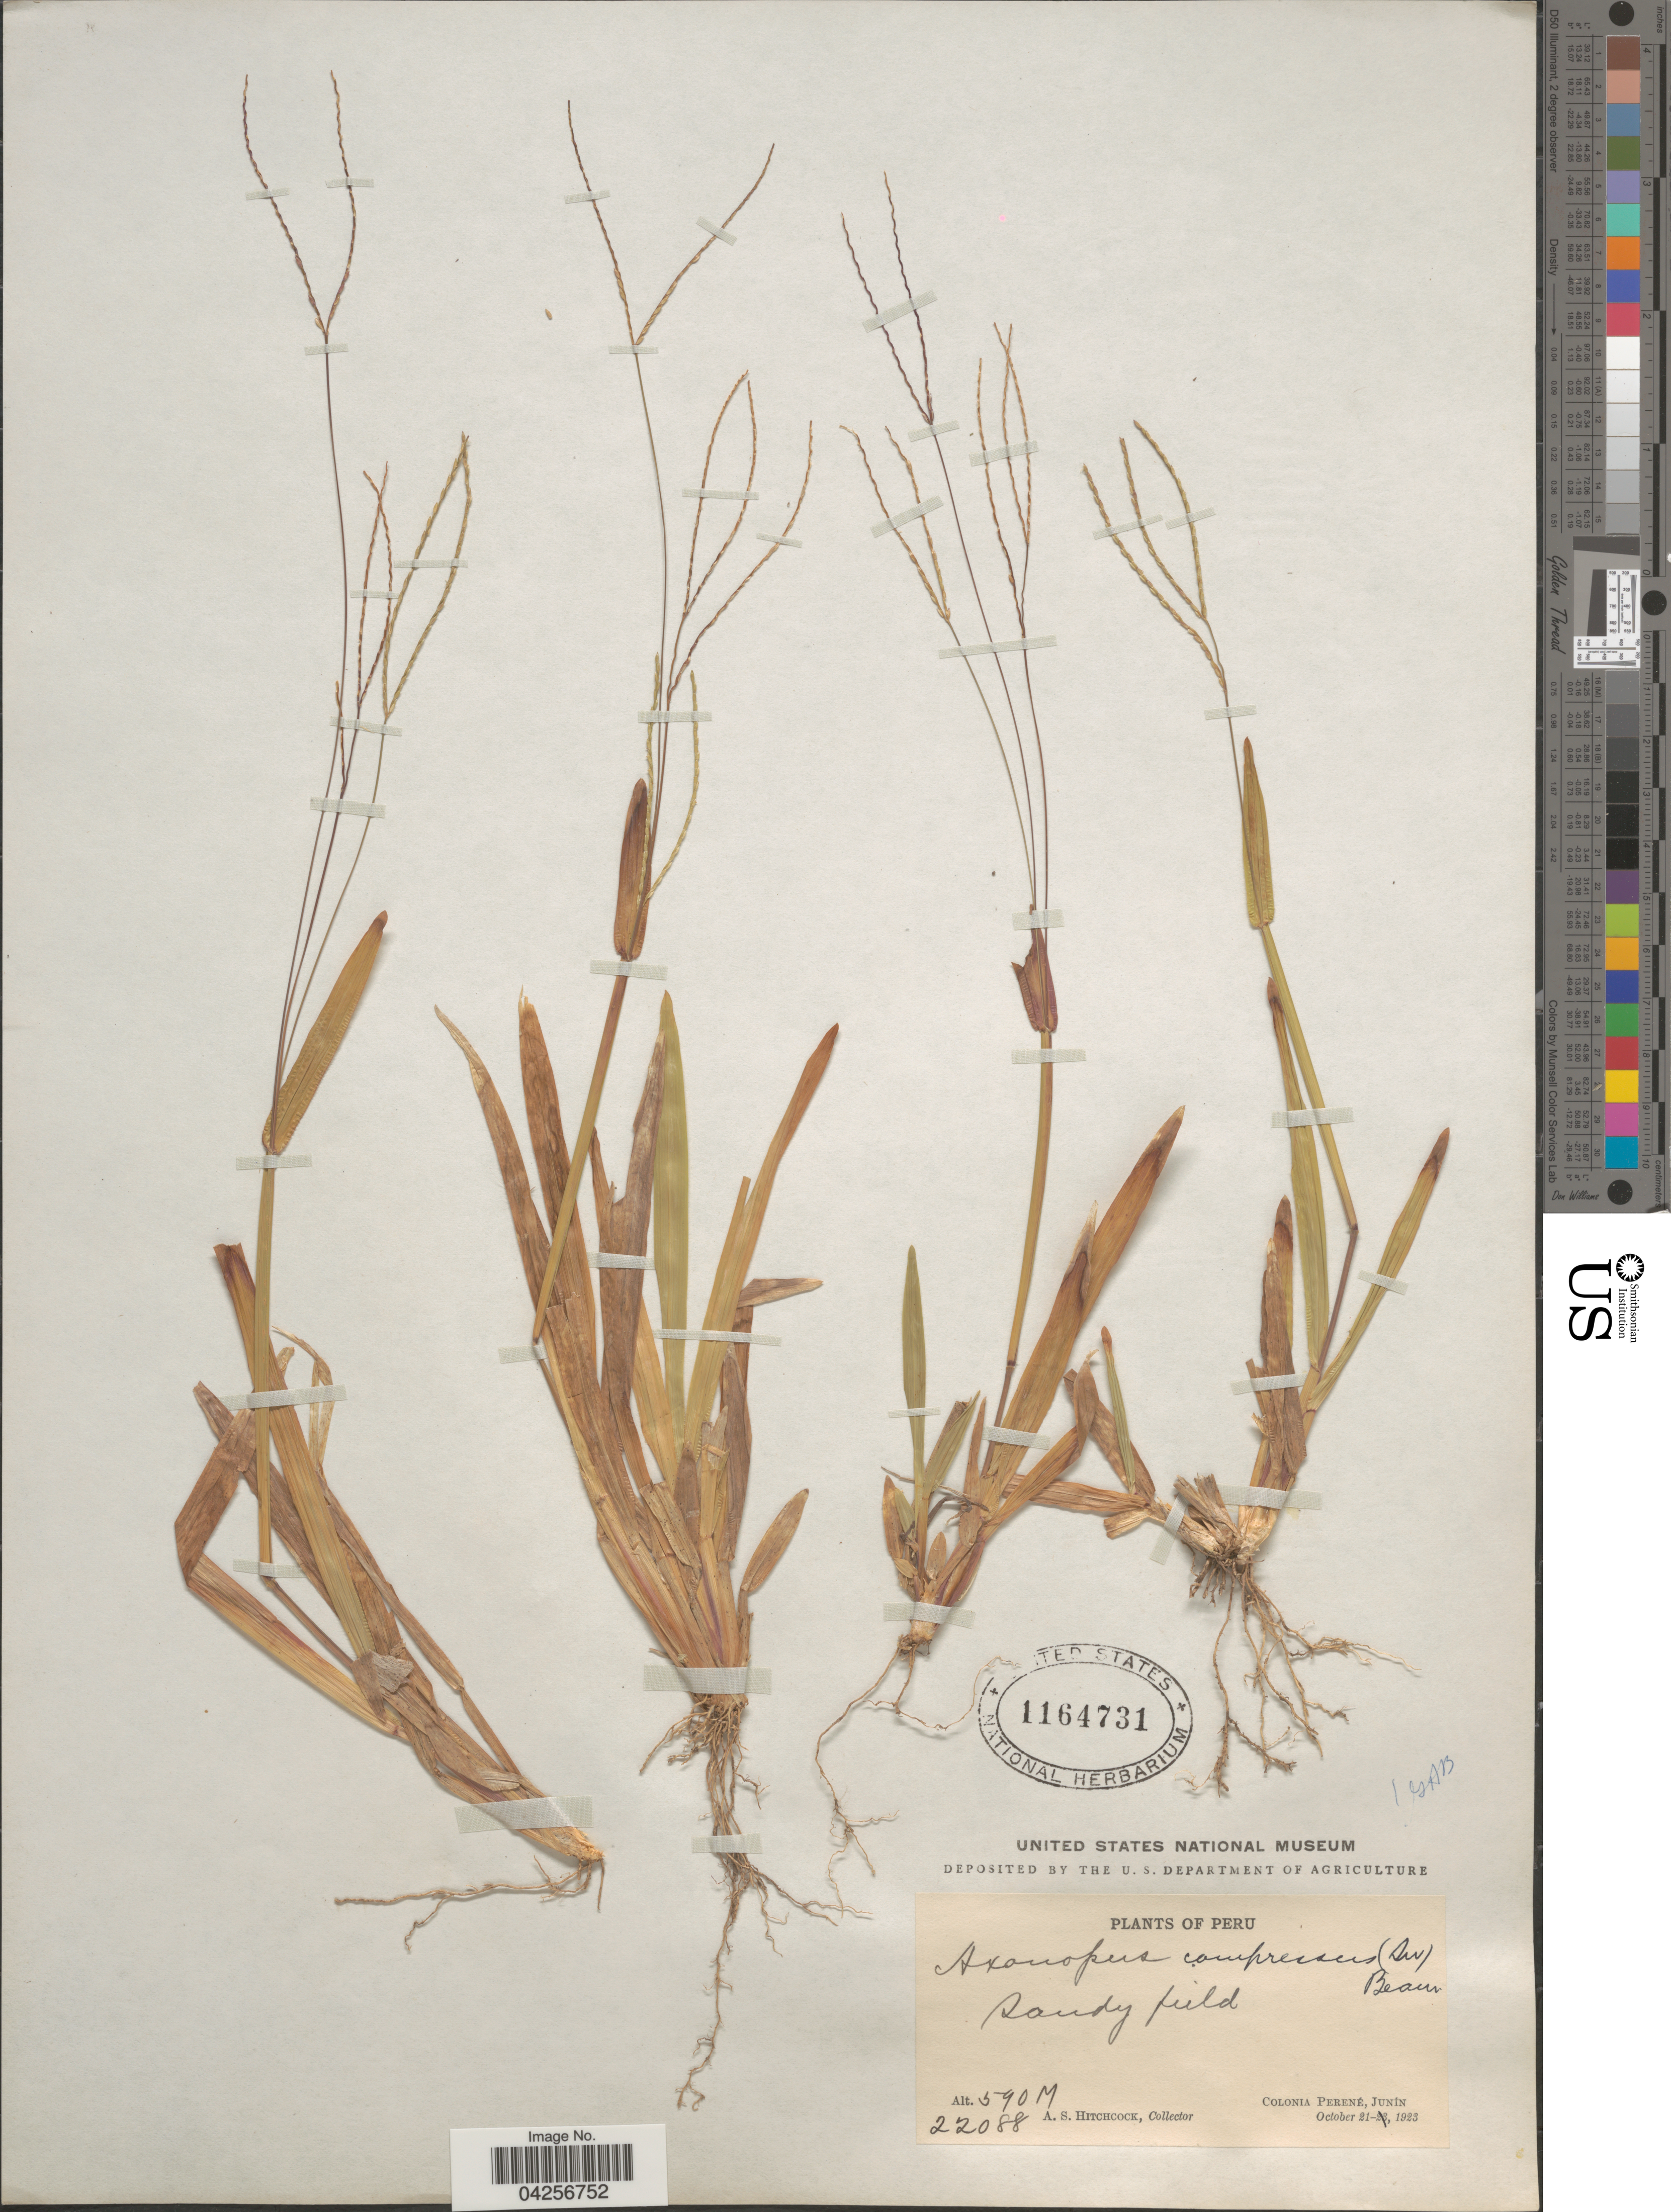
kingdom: Plantae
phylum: Tracheophyta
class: Liliopsida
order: Poales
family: Poaceae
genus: Axonopus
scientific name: Axonopus compressus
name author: (Sw.) P. Beauv.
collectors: A. S. Hitchcock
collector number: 22088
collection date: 1923-10-21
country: Peru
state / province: Junín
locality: Colonia Perené.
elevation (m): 590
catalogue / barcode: US 1164731